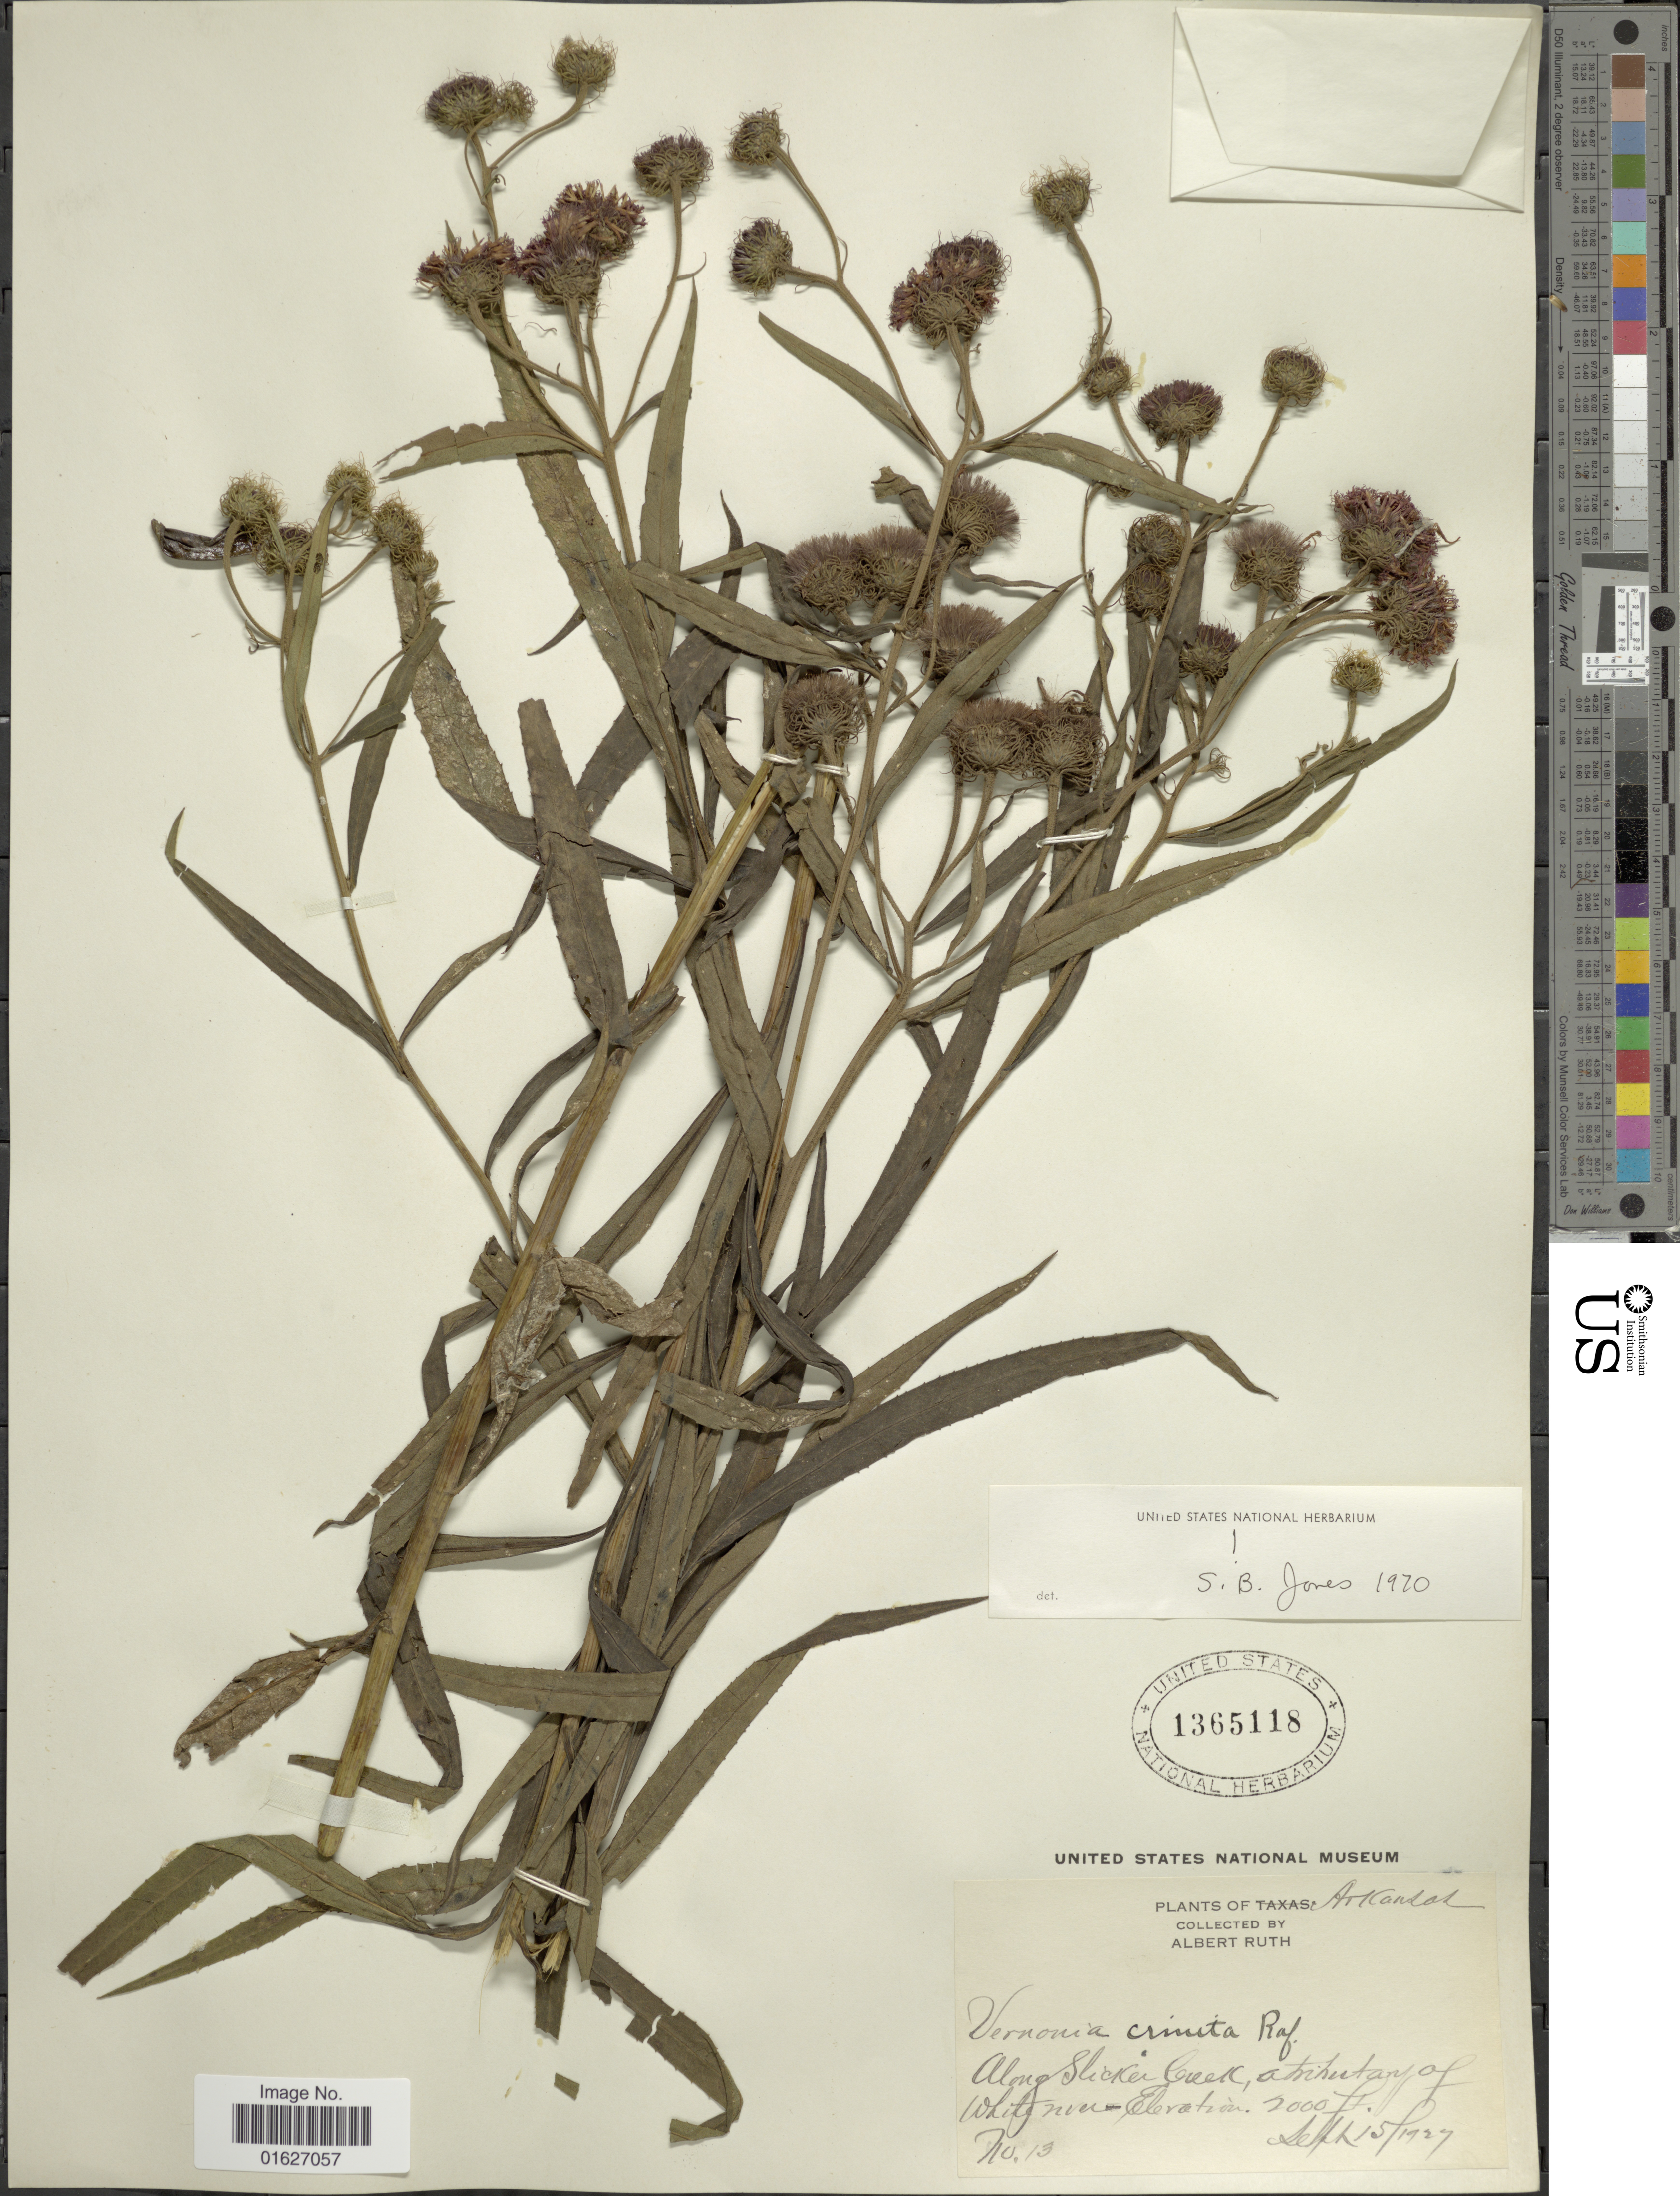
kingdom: Plantae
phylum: Tracheophyta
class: Magnoliopsida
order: Asterales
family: Asteraceae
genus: Vernonia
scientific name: Vernonia arkansana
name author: DC.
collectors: A. Ruth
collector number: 13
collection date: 1927-09-15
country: United States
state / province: Arkansas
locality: Along Slicker Creek, a tributary of White river.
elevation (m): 610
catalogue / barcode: US 1365118